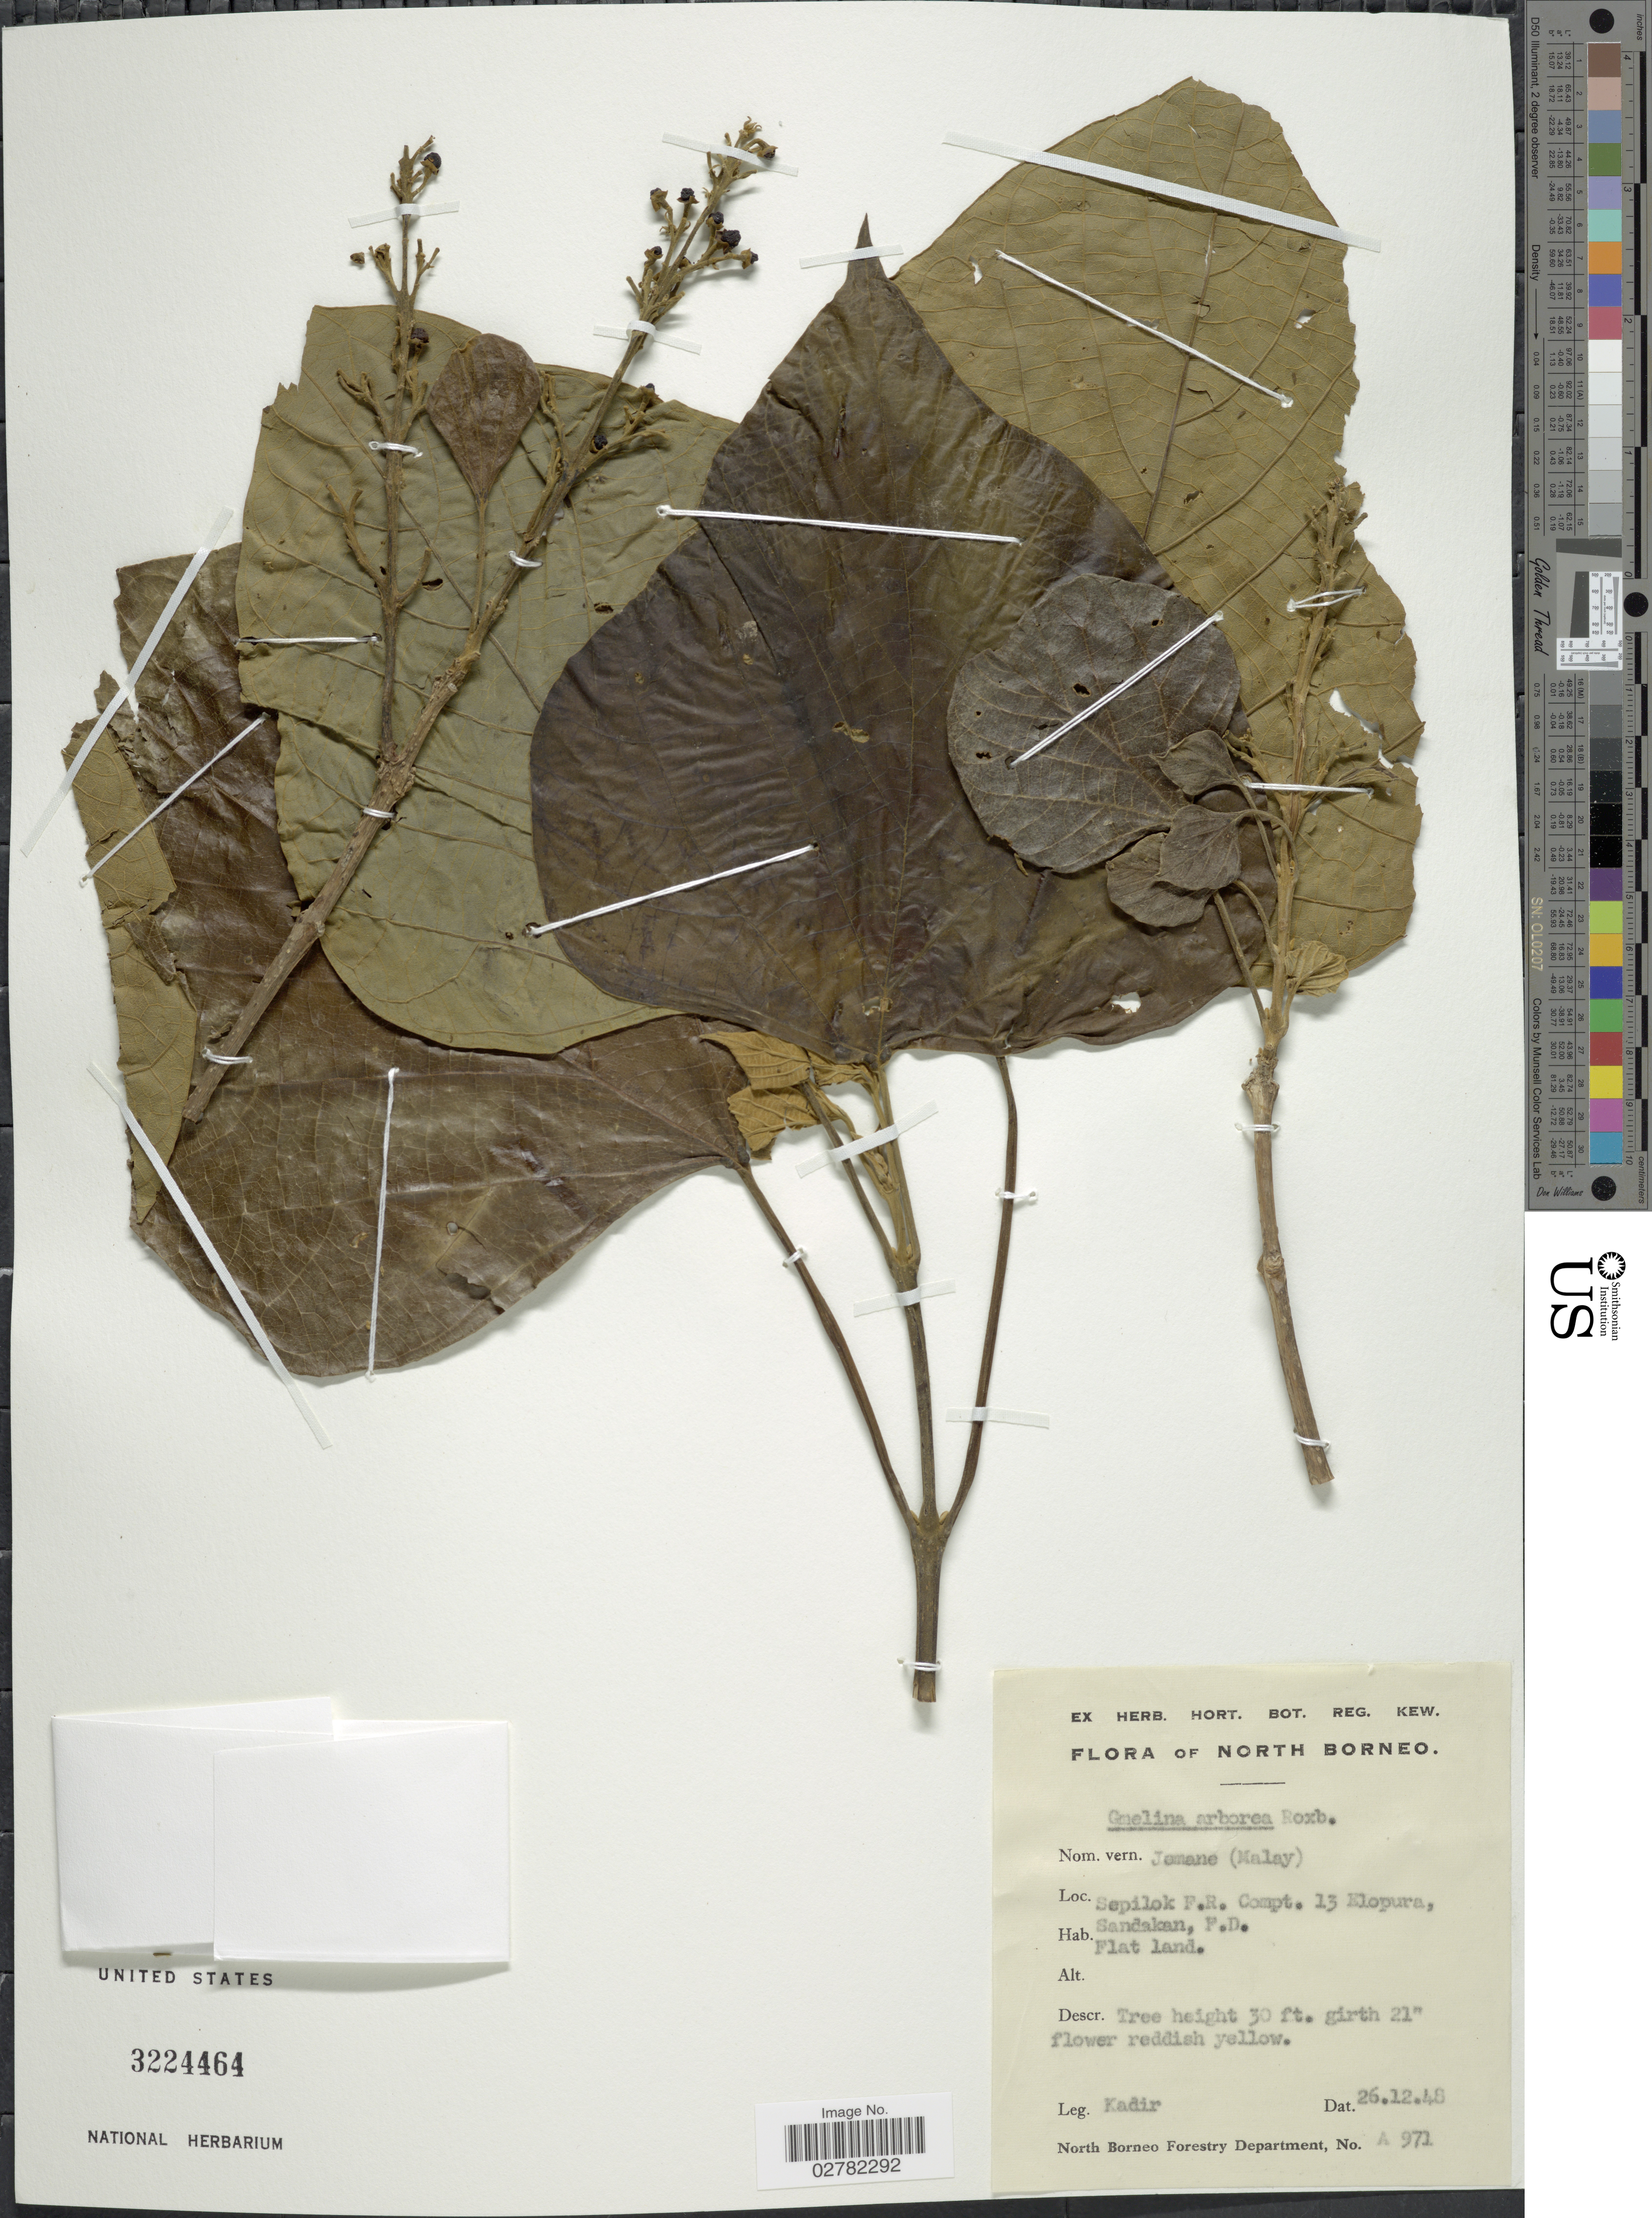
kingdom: Plantae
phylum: Tracheophyta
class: Magnoliopsida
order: Lamiales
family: Lamiaceae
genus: Gmelina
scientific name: Gmelina arborea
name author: Roxb. ex Sm.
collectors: -. Kadir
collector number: A971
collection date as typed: Transcribed d/m/y: 26/12/48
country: Malaysia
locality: North Borneo. Sepilok F.R. Compt. 13 Elopura, Sandakan, F.D.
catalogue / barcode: US 3224464